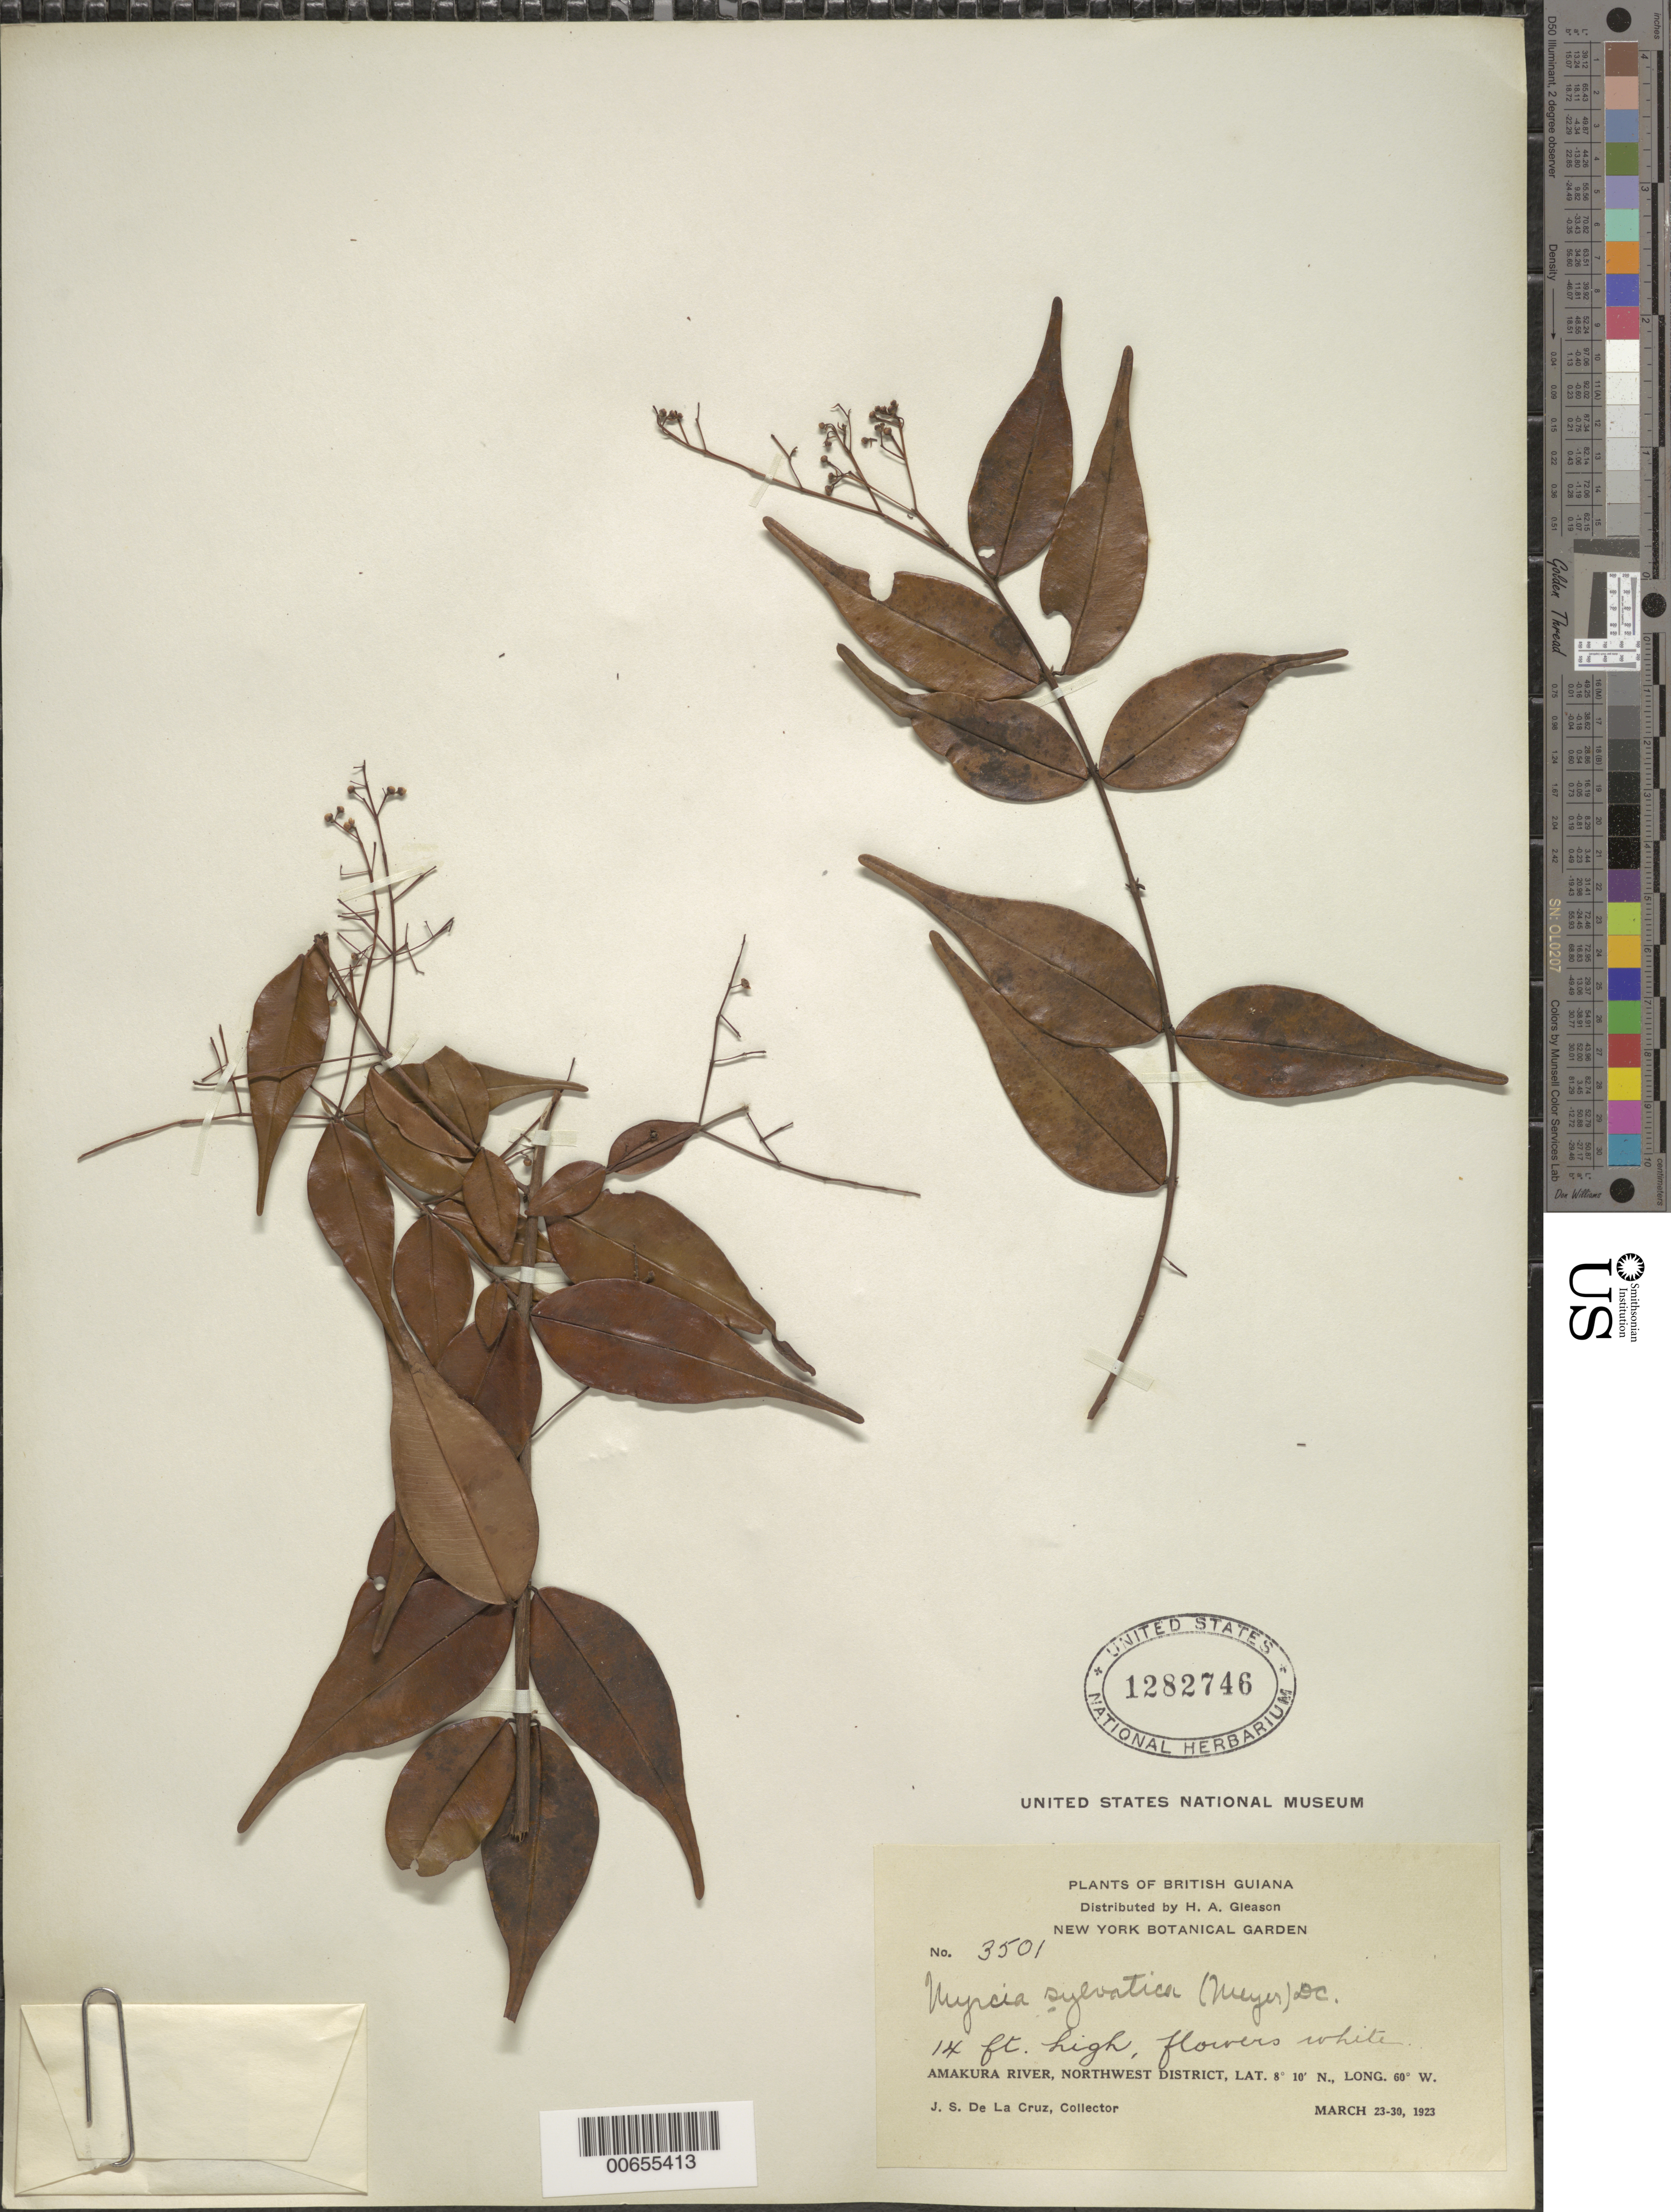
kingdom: Plantae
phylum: Tracheophyta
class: Magnoliopsida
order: Myrtales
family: Myrtaceae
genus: Myrcia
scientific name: Myrcia sylvatica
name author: (G. Mey.) DC.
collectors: J. S. de la Cruz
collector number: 3501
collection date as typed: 23-Mar-23 to 30-Mar-23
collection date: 1923-03-23/1923-03-30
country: Guyana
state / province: Barima-Waini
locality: Amakura R., NW District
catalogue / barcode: US 1282746